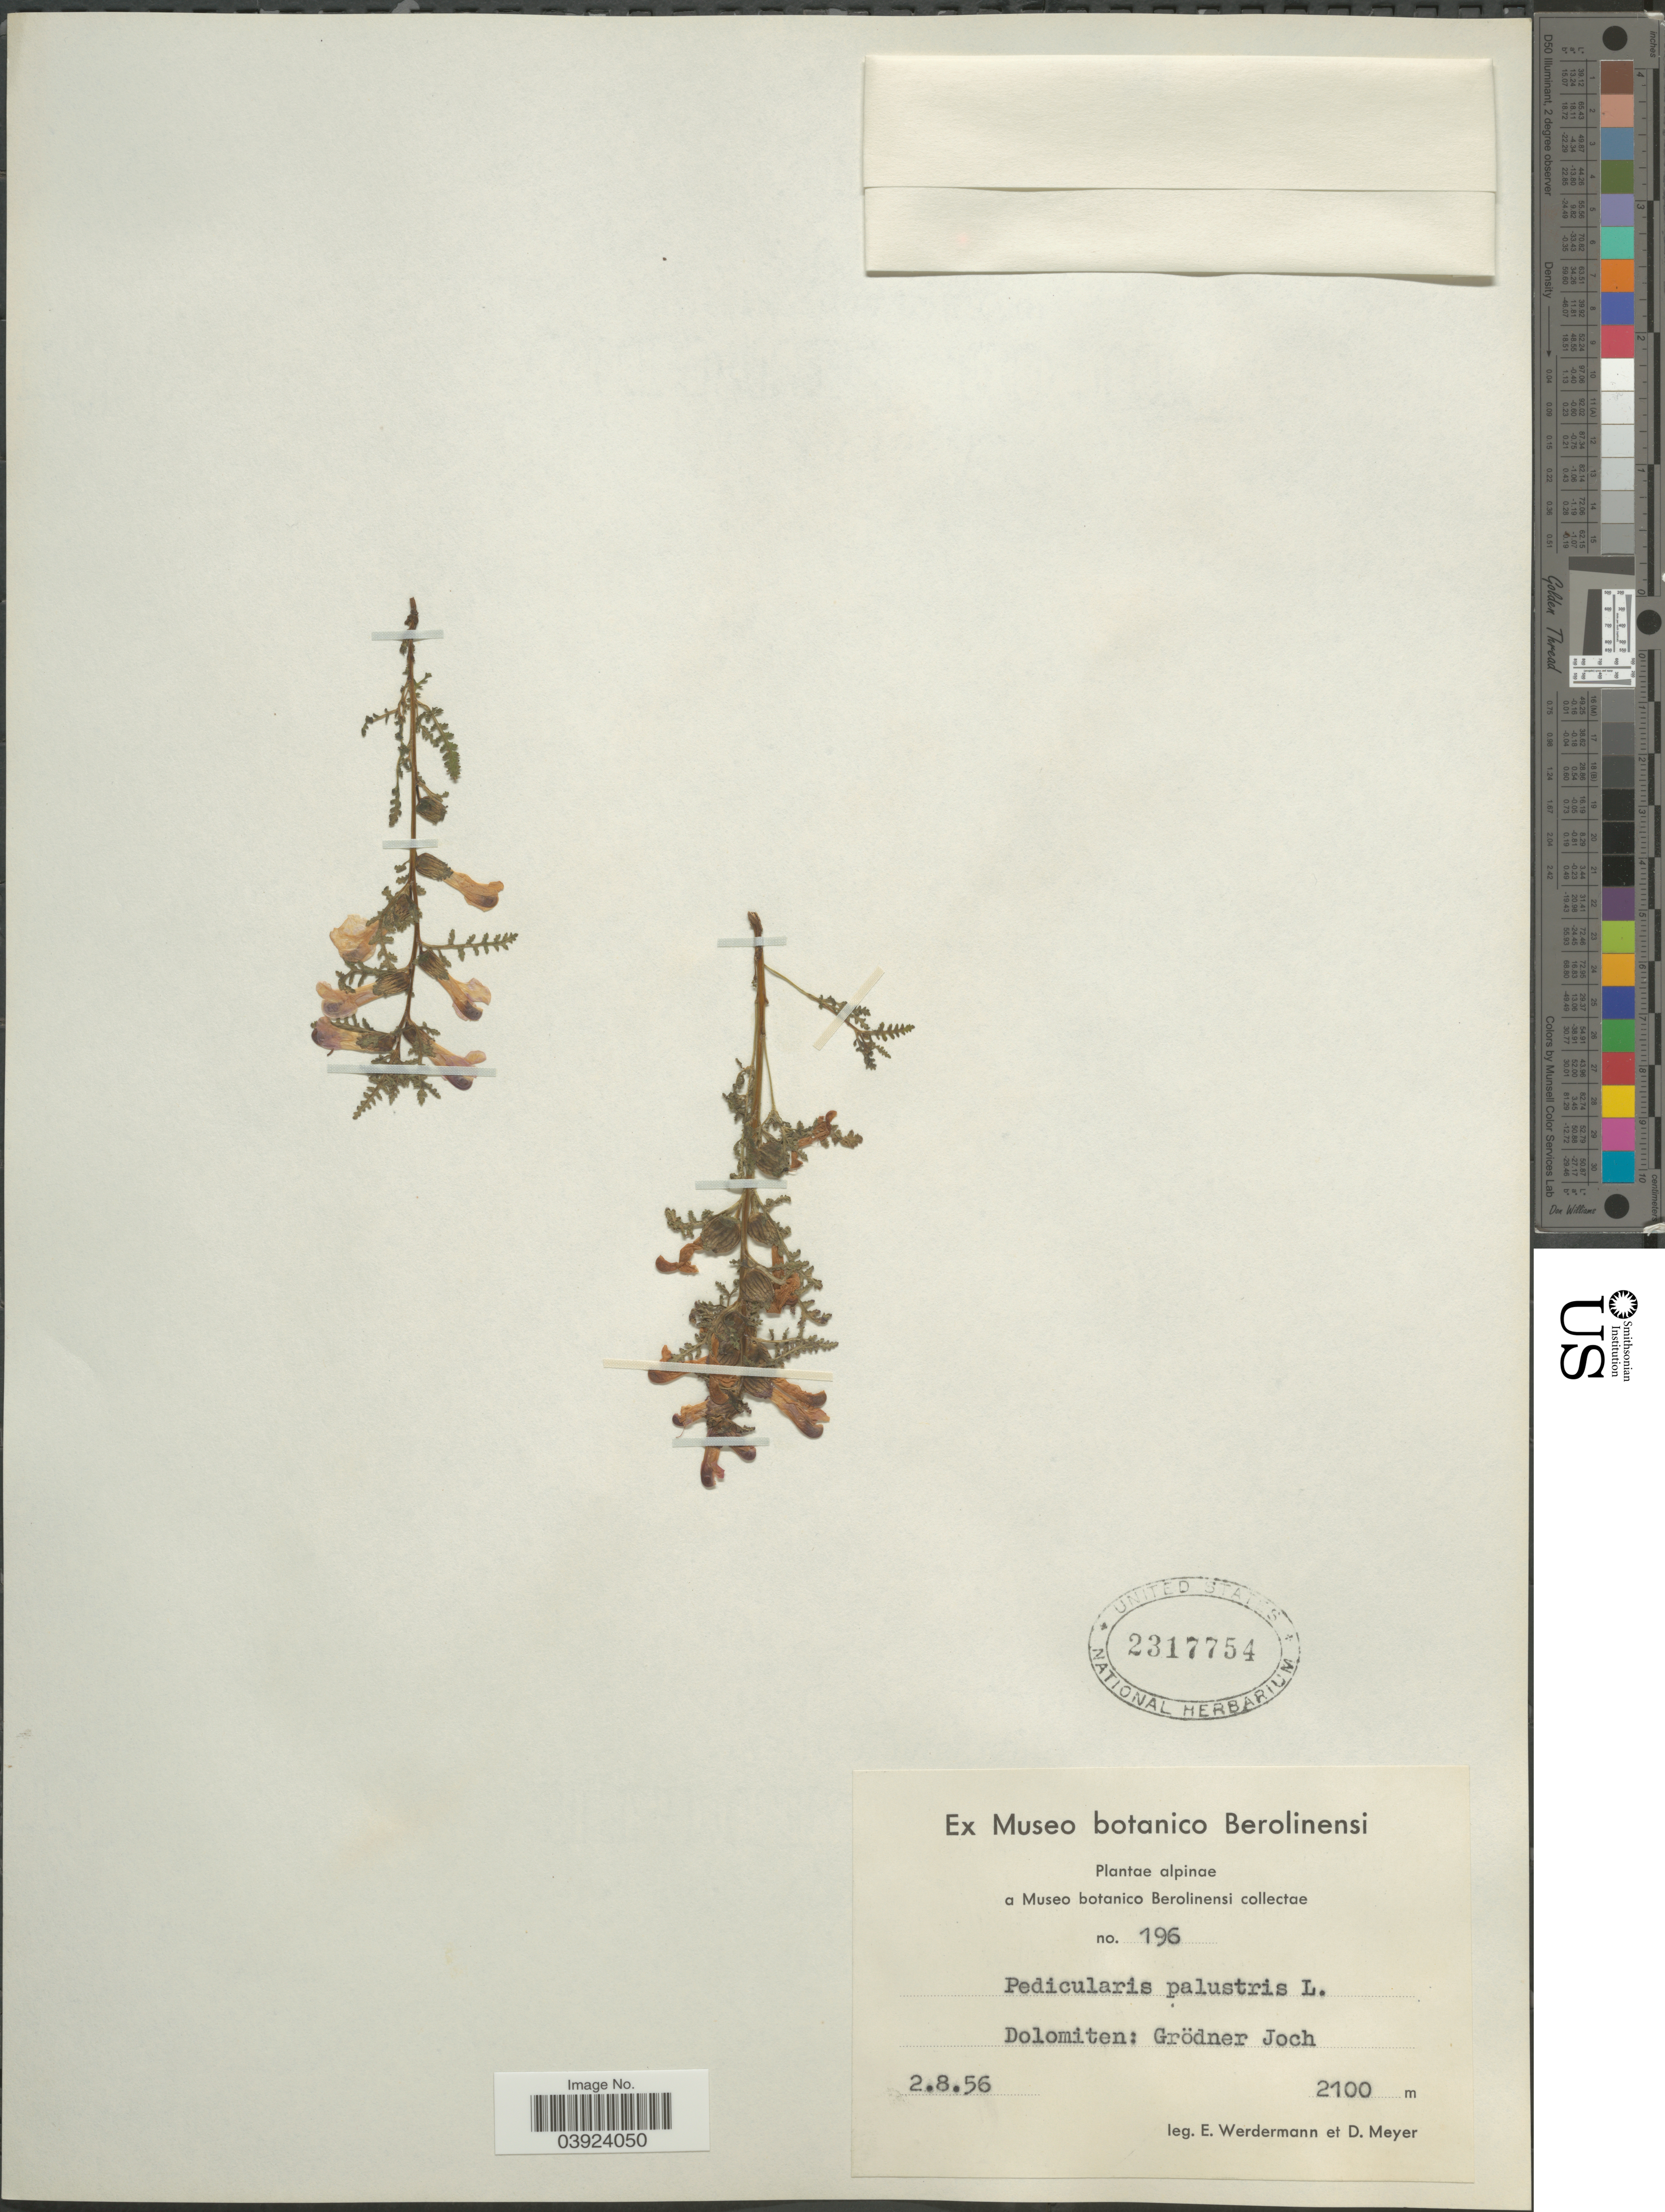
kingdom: Plantae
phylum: Tracheophyta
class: Magnoliopsida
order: Lamiales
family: Orobanchaceae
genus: Pedicularis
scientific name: Pedicularis palustris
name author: L.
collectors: E. Werdermann & D. Meyer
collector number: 196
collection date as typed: Transcribed d/m/y: 2/8/56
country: Italy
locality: Dolomiten: Grödner Joch.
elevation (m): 2100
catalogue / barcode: US 2317754